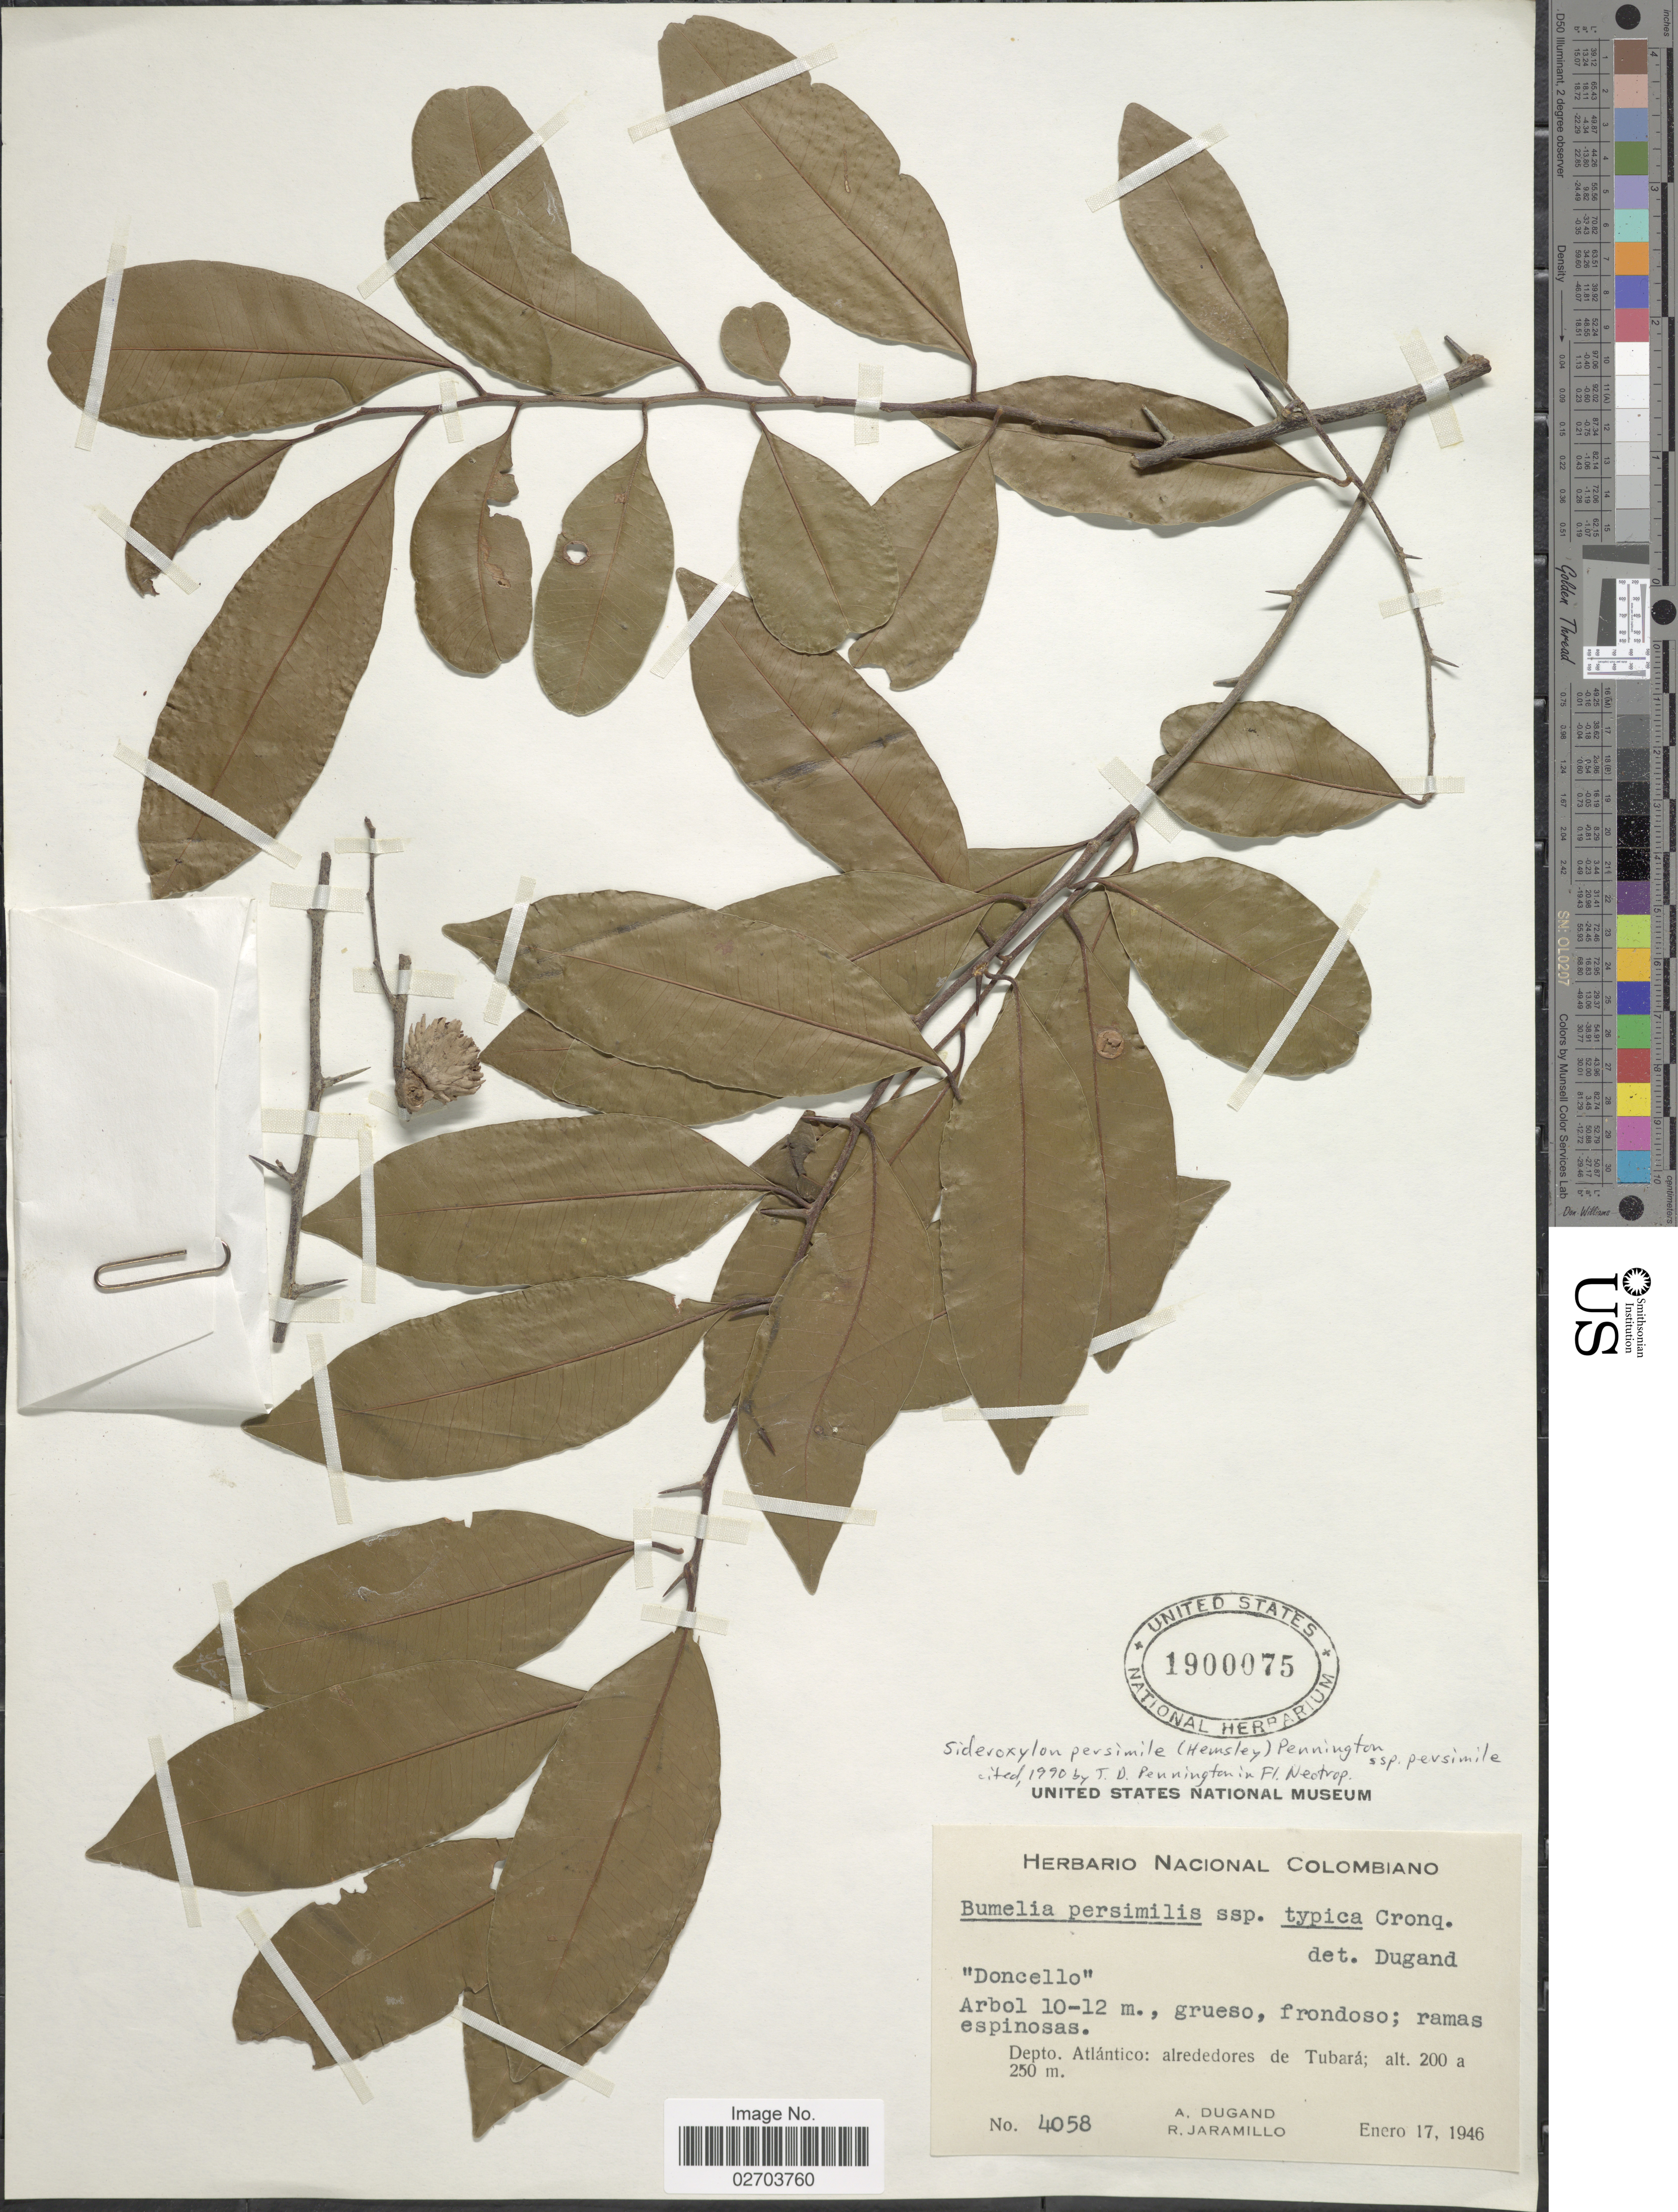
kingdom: Plantae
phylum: Tracheophyta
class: Magnoliopsida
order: Ericales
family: Sapotaceae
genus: Sideroxylon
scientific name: Sideroxylon persimile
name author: (Hemsl.) T.D. Penn.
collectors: A. Dugand & R. Jaramillo M.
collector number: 4058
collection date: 1946-01-17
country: Colombia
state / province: Atlántico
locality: Alrededores de Tubara.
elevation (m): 200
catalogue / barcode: US 1900075